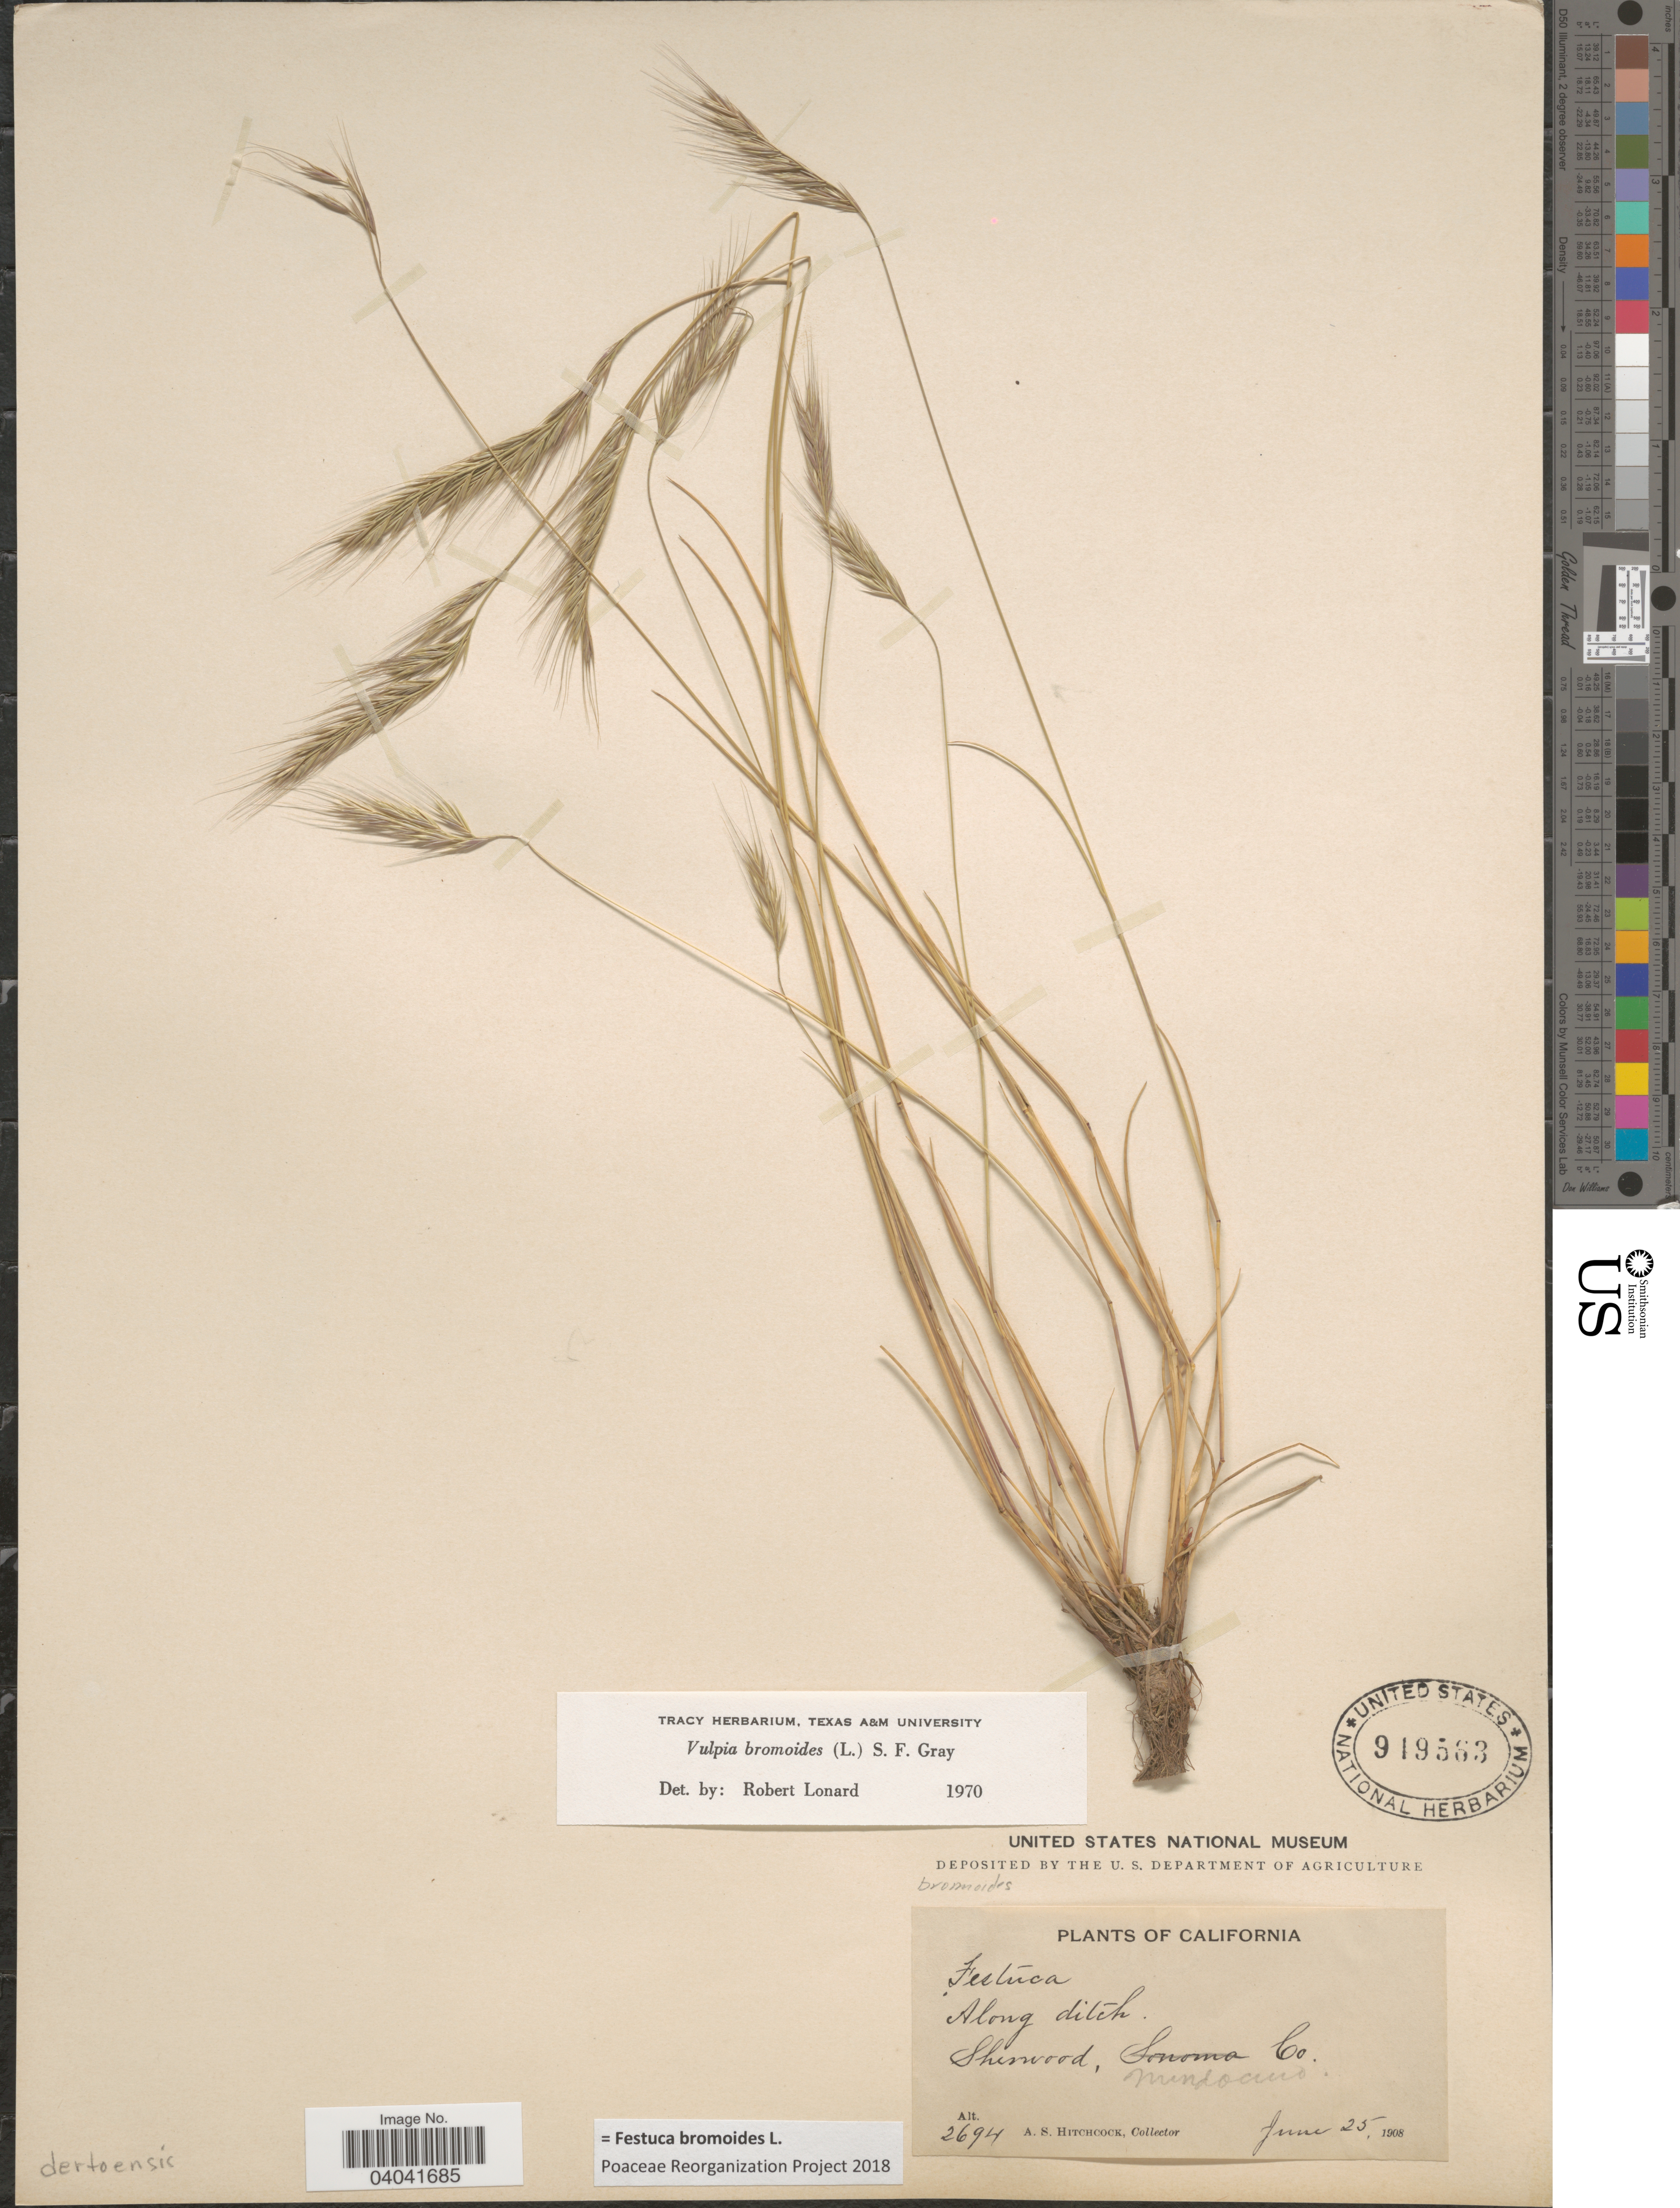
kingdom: Plantae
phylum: Tracheophyta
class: Liliopsida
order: Poales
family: Poaceae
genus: Festuca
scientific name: Festuca bromoides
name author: L.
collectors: A. S. Hitchcock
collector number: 2694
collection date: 1908-06-25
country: United States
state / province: California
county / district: Mendocino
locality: Sherwood, Mendocino Co.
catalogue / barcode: US 949563